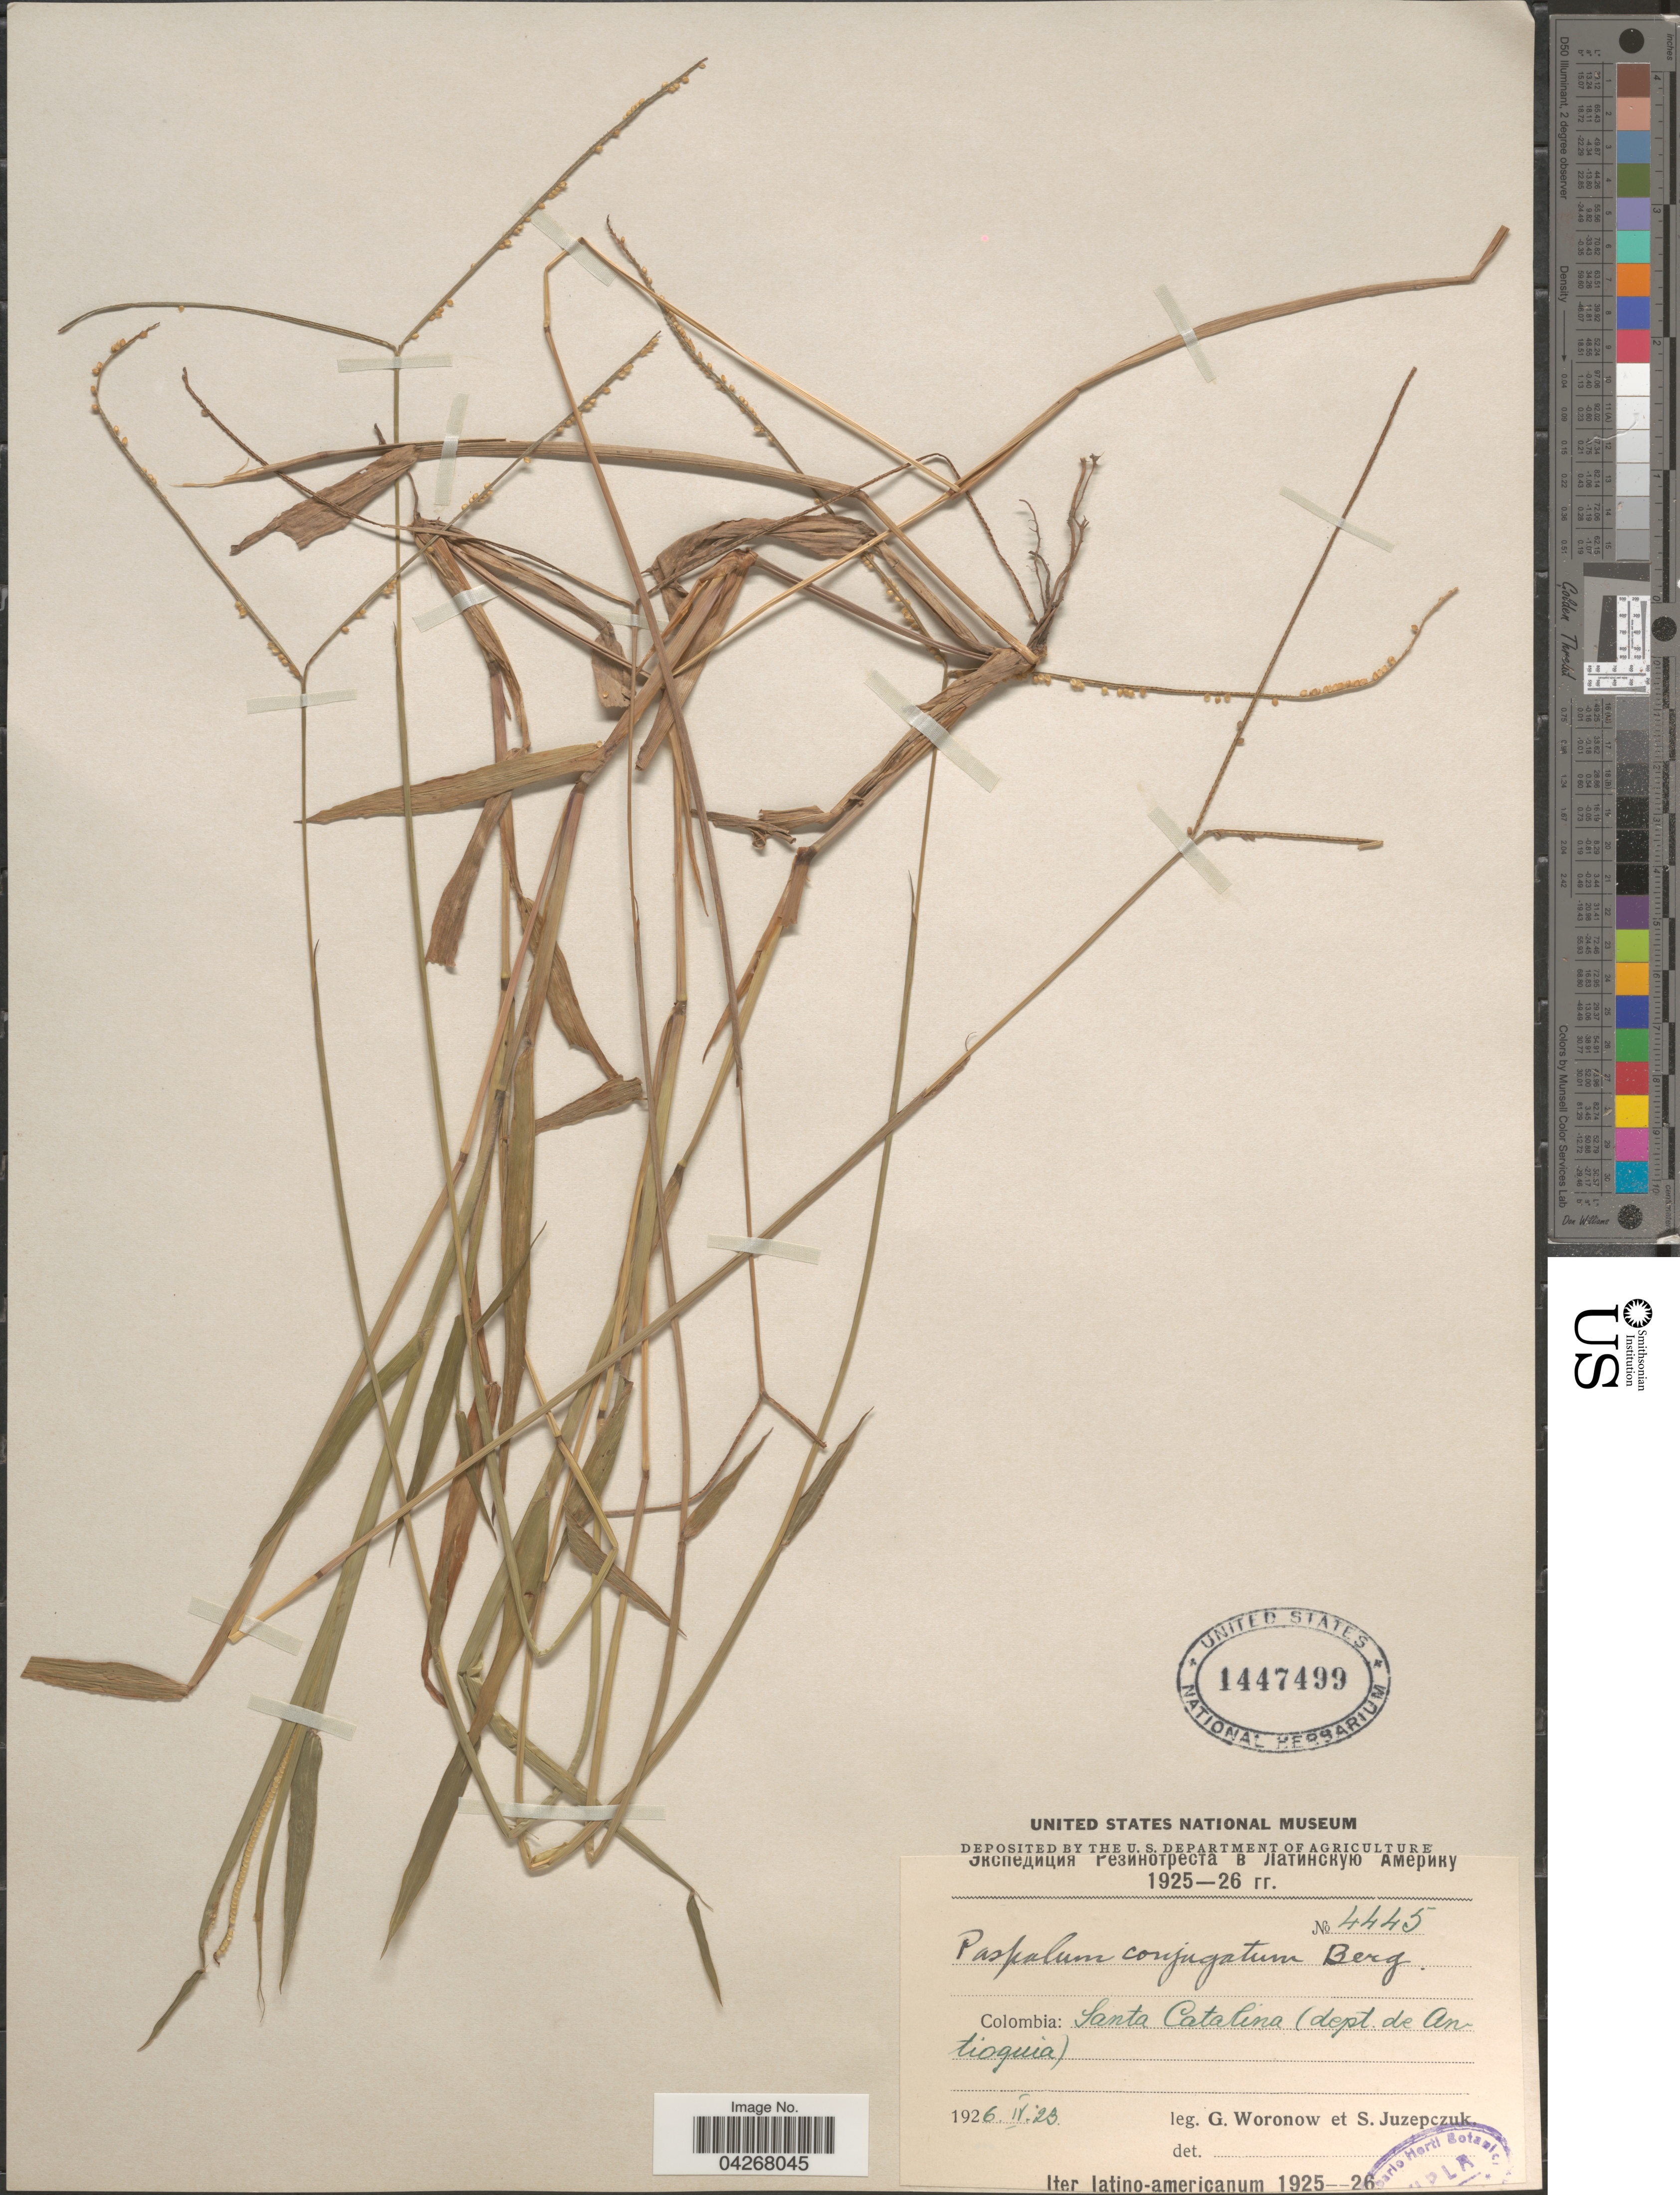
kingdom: Plantae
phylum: Tracheophyta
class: Liliopsida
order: Poales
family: Poaceae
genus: Paspalum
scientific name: Paspalum conjugatum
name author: P.J. Bergius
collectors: G. Woronow & S. V. Juzepczuk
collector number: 4445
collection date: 1926-04-23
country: Colombia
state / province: Antioquia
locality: Santa Catalina (dept. de Antioquia). Iter latino-americanum 1925-26.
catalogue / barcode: US 1447499